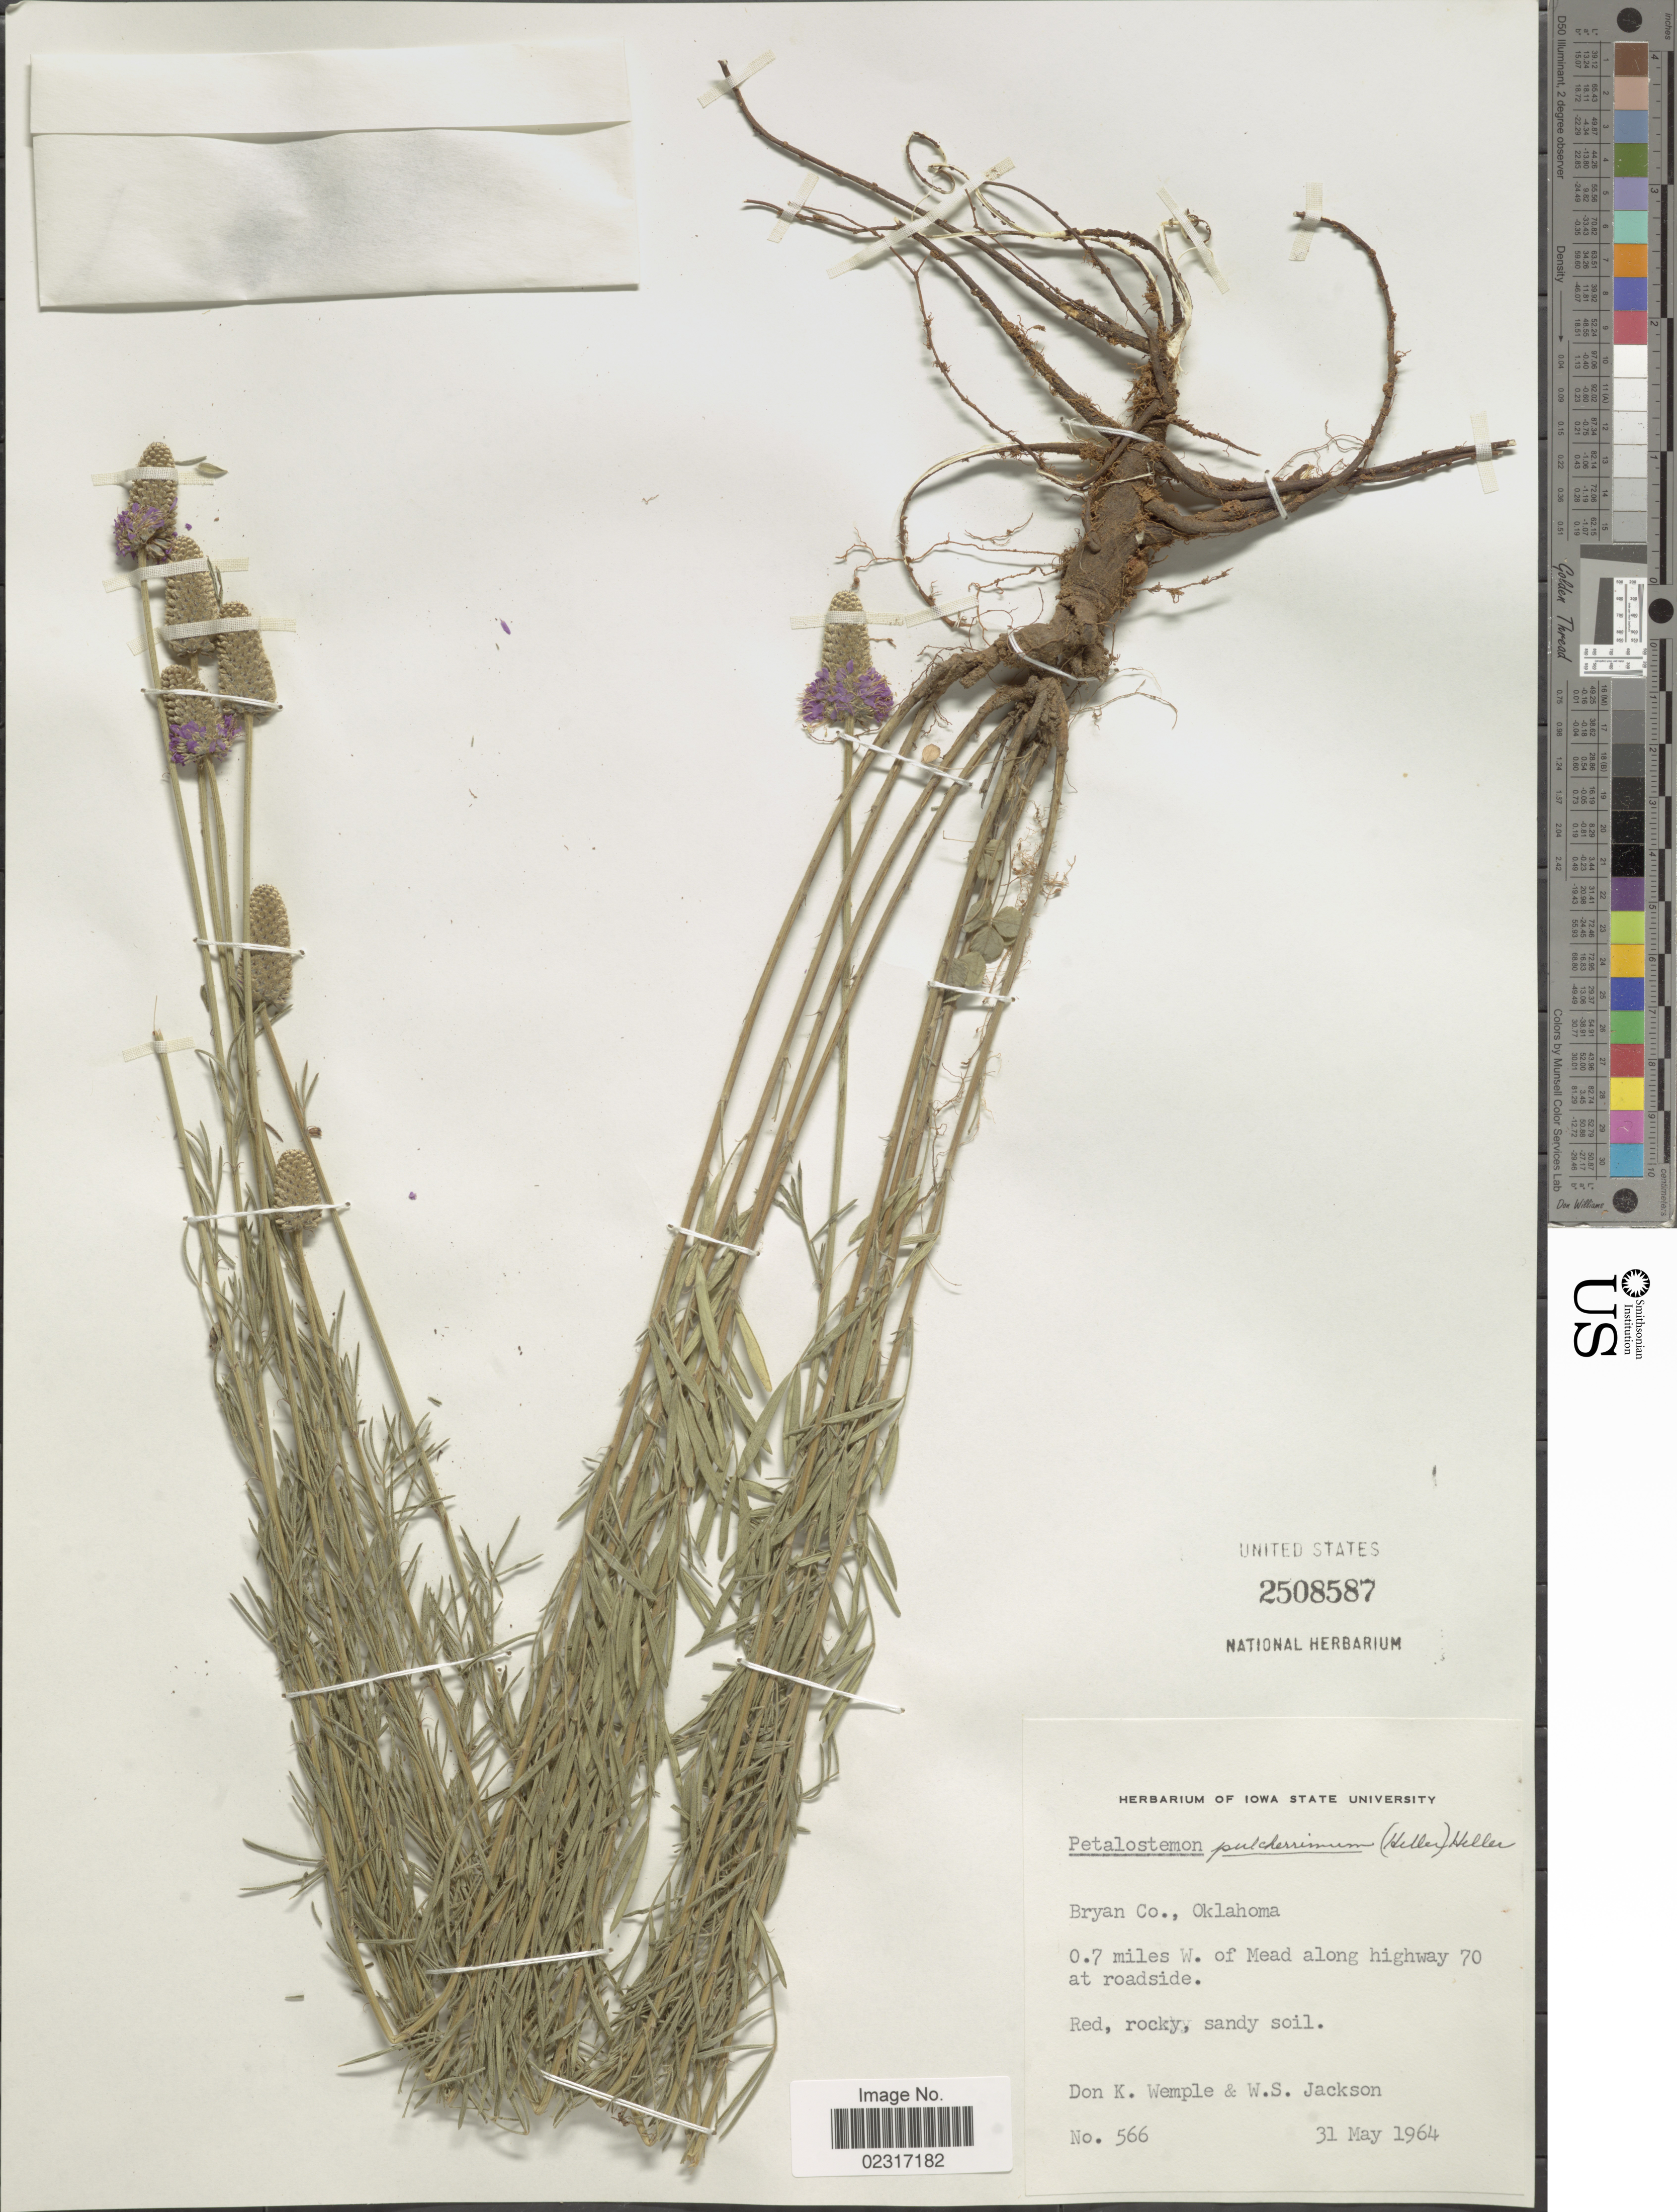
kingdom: Plantae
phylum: Tracheophyta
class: Magnoliopsida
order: Fabales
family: Fabaceae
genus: Dalea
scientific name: Dalea compacta var. pubescens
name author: (A. Gray) Barneby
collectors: D. Wemple & W. Jackson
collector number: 566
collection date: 1964-05-31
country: United States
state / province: Oklahoma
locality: Bryam Co., 0.7 miles W. of Mead along highway 70 at roadside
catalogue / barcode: US 2508587